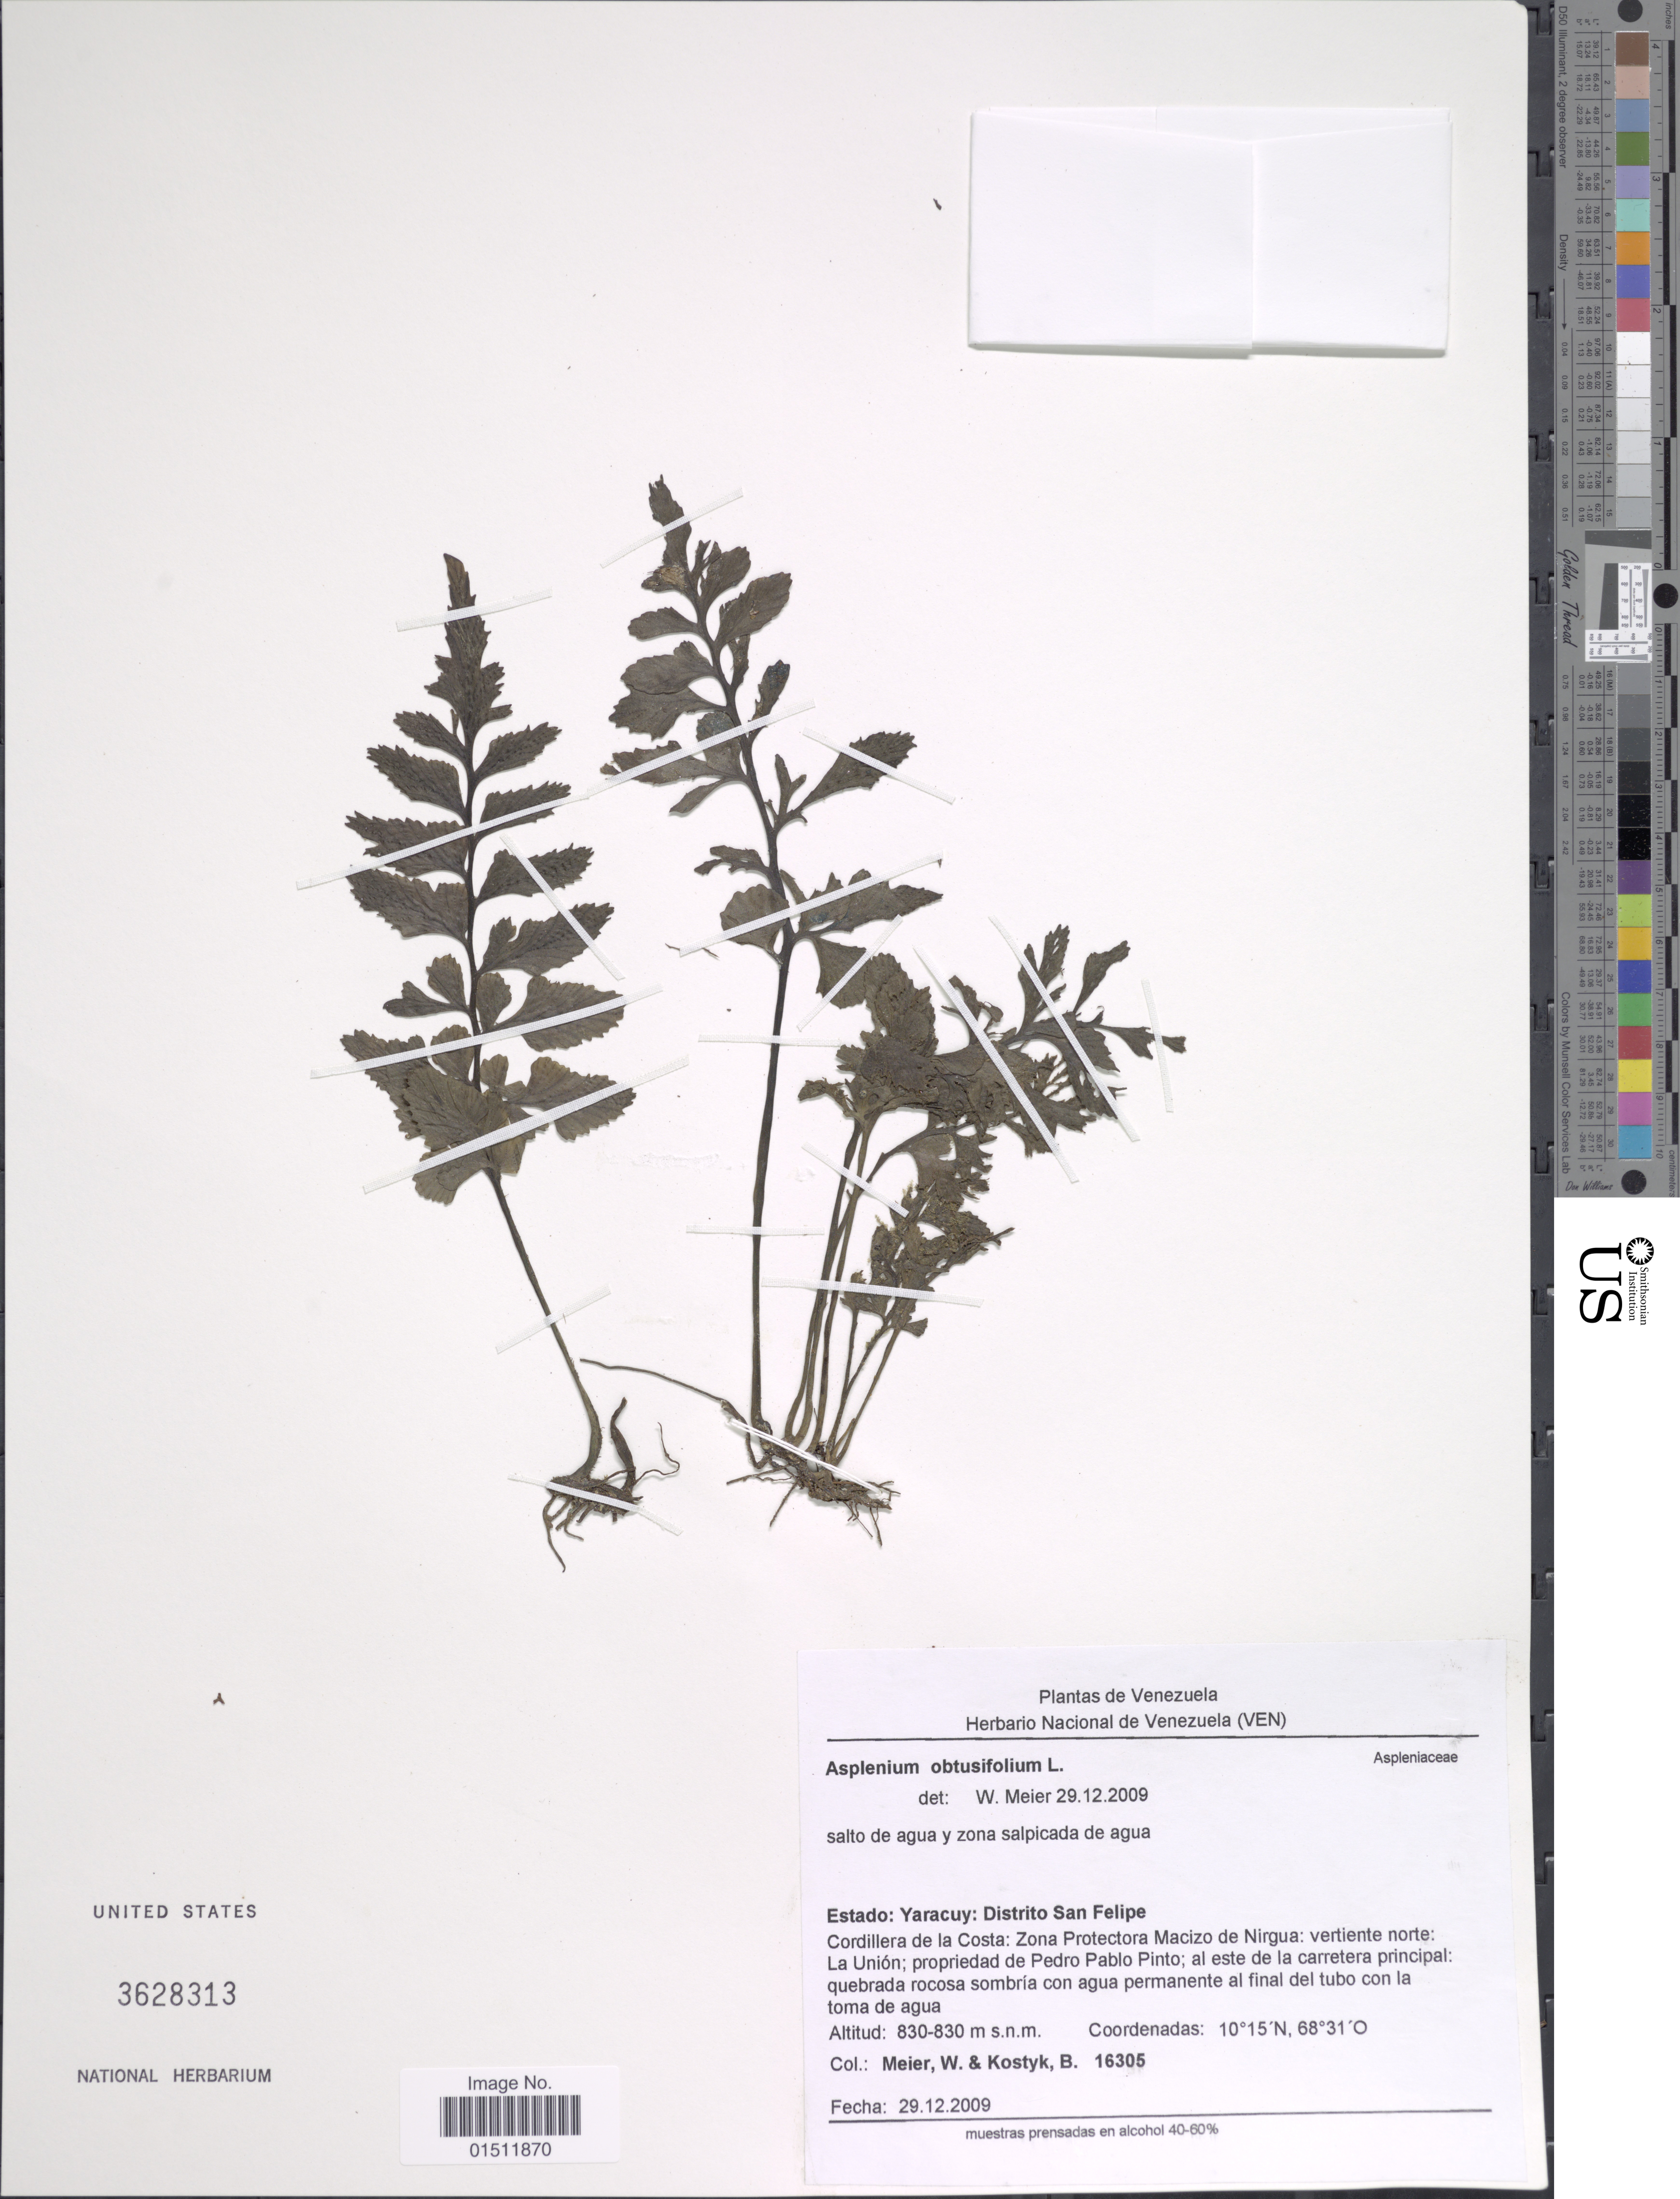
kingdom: Plantae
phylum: Tracheophyta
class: Polypodiopsida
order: Polypodiales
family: Aspleniaceae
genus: Asplenium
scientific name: Asplenium obtusifolium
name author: L.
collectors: W. Meier & B. Kostyk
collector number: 16305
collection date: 2009-12-29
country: Venezuela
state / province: Yaracuy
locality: Distrito San Felipe, Cordillera de la Costa, Zona Protectora Macizo de Nirgua: vertiente norte: La Union; propriedad de Pedro Pablo Pinto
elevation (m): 830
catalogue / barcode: US 3628313